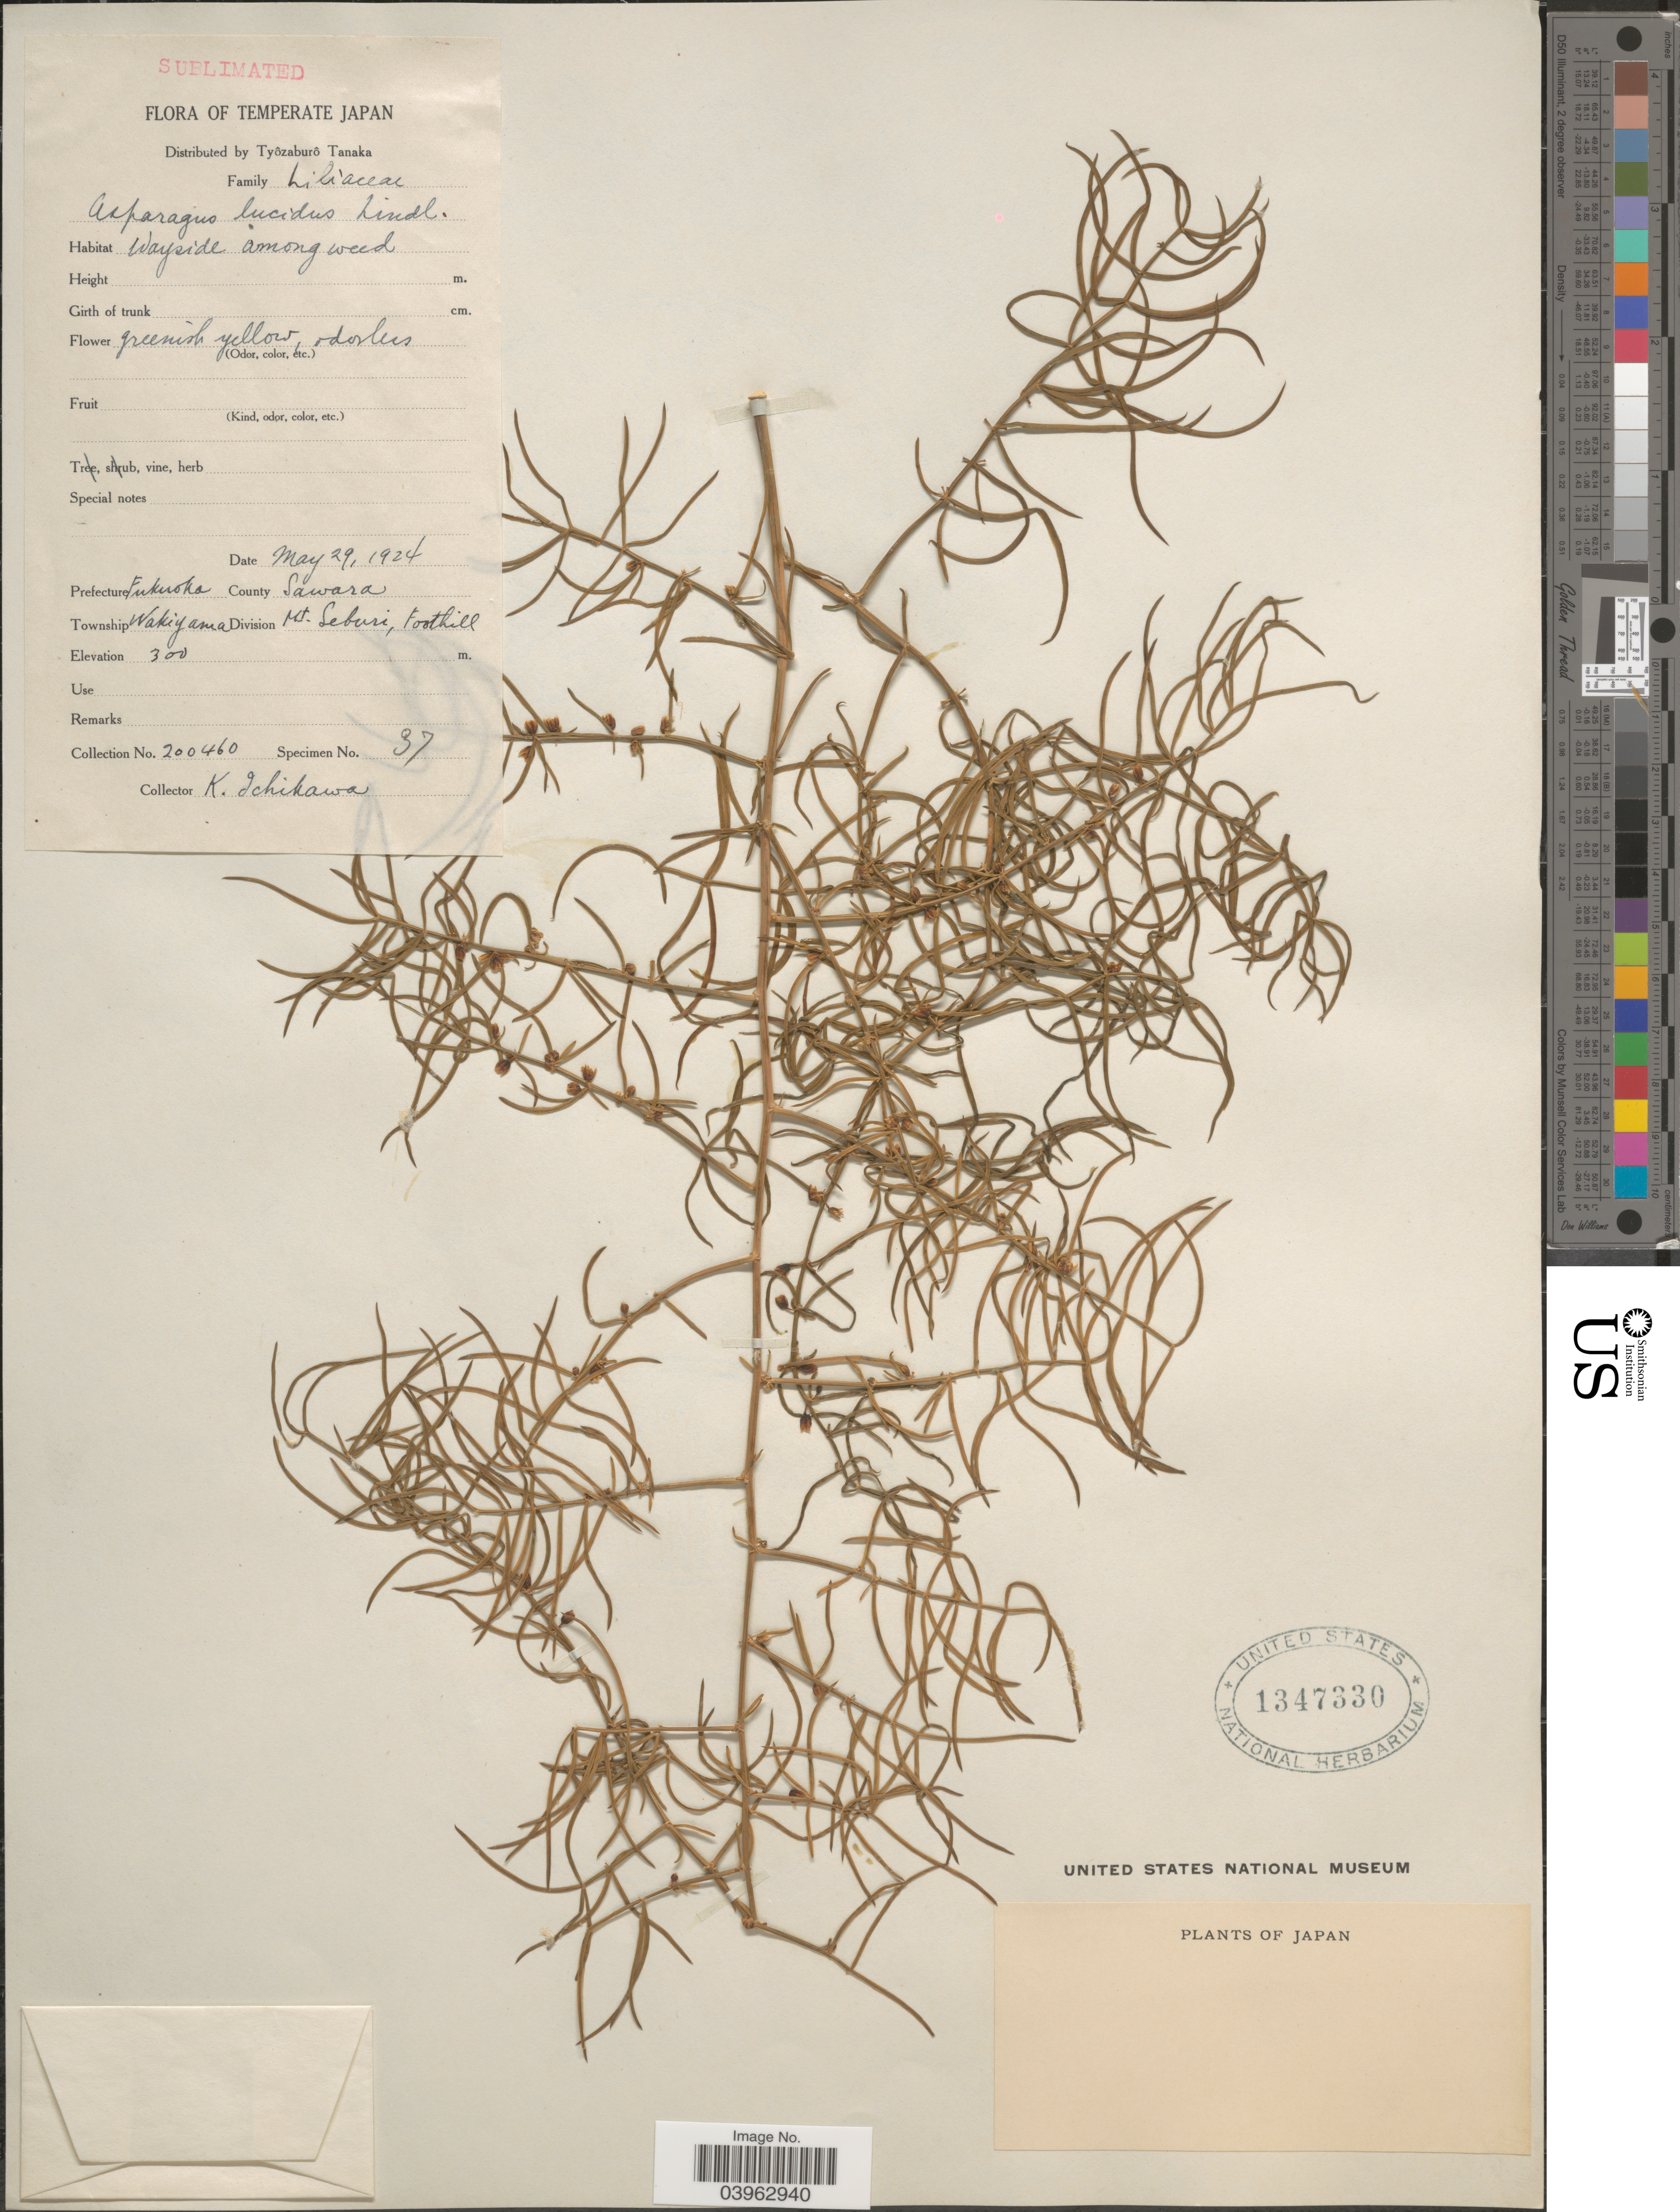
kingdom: Plantae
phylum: Tracheophyta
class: Liliopsida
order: Asparagales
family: Asparagaceae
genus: Asparagus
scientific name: Asparagus lucidus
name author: Lindl.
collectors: K. Ichikawa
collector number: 200460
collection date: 1924-05-29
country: Japan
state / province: Hukuoka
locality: Temperate Japan. Prefecture Fukuoka. County Sawara. Township Wakiyama. Division Mt. Seburi, Foothill.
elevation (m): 300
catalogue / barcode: US 1347330